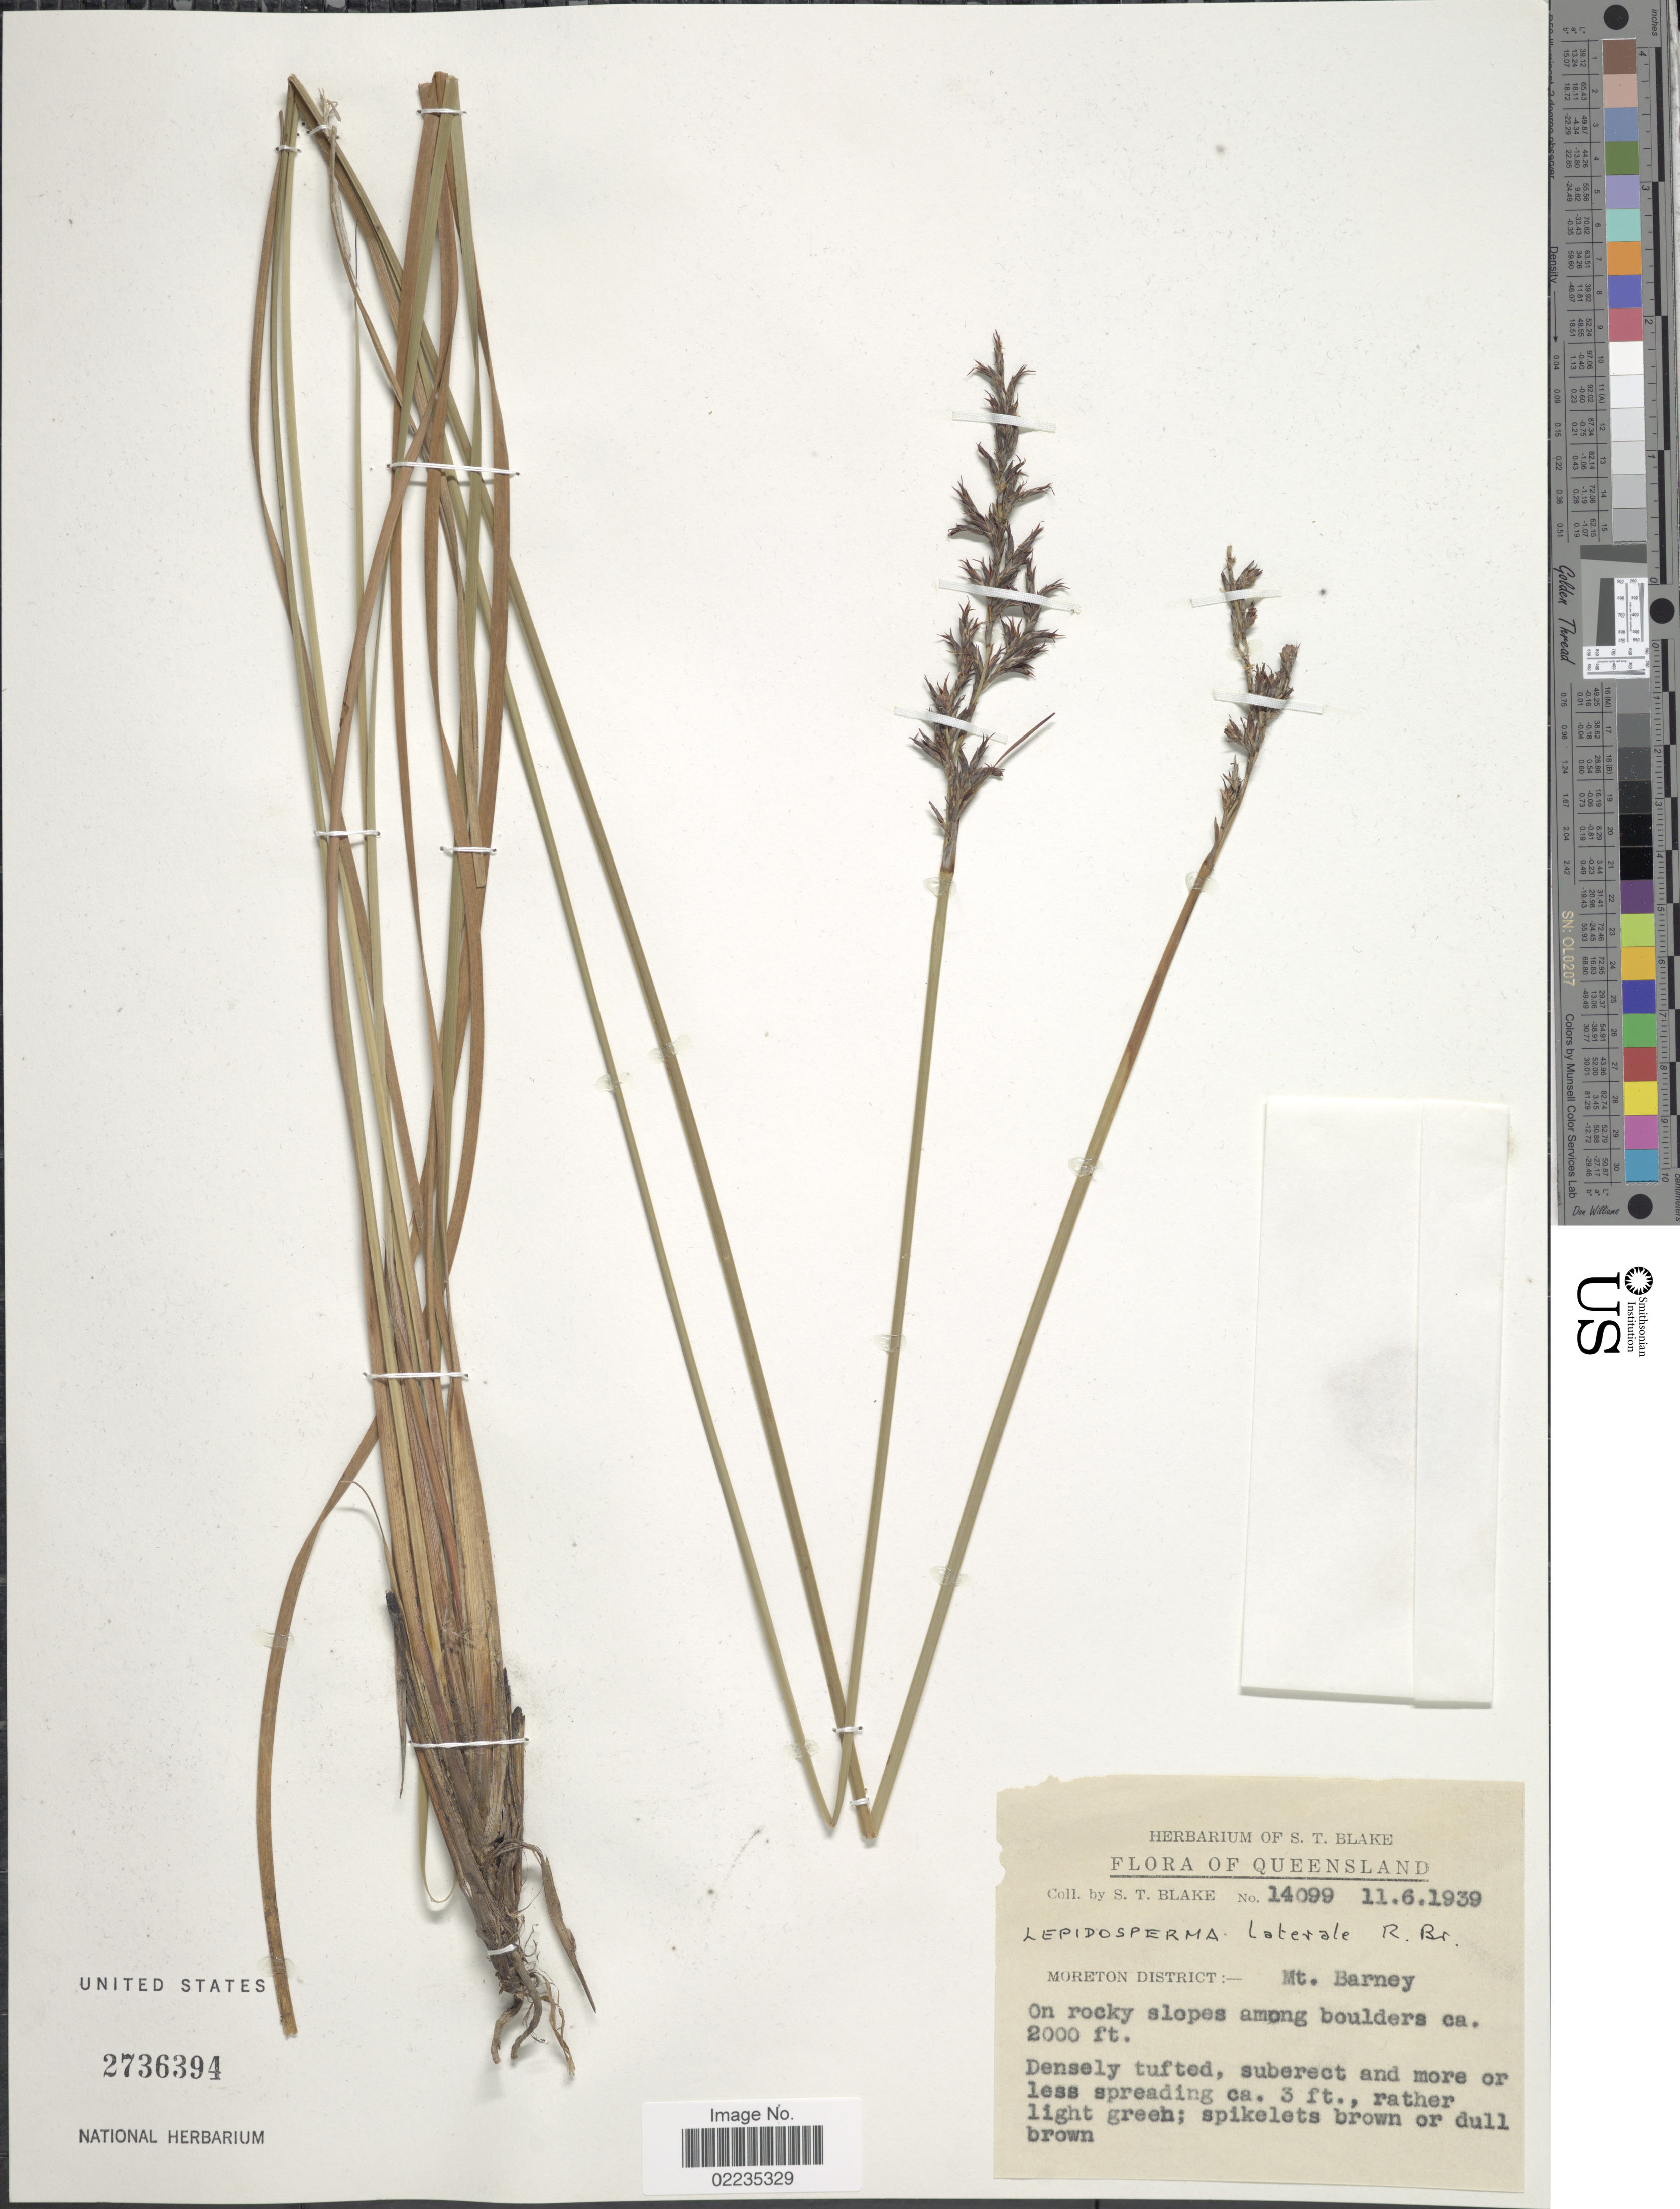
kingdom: Plantae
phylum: Tracheophyta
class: Liliopsida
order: Poales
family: Cyperaceae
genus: Lepidosperma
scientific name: Lepidosperma laterale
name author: R. Br.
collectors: S. T. Blake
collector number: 14099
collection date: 1939-06-11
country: Australia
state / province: Queensland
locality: Moreton District: Mt. Barney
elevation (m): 610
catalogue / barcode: US 2736394